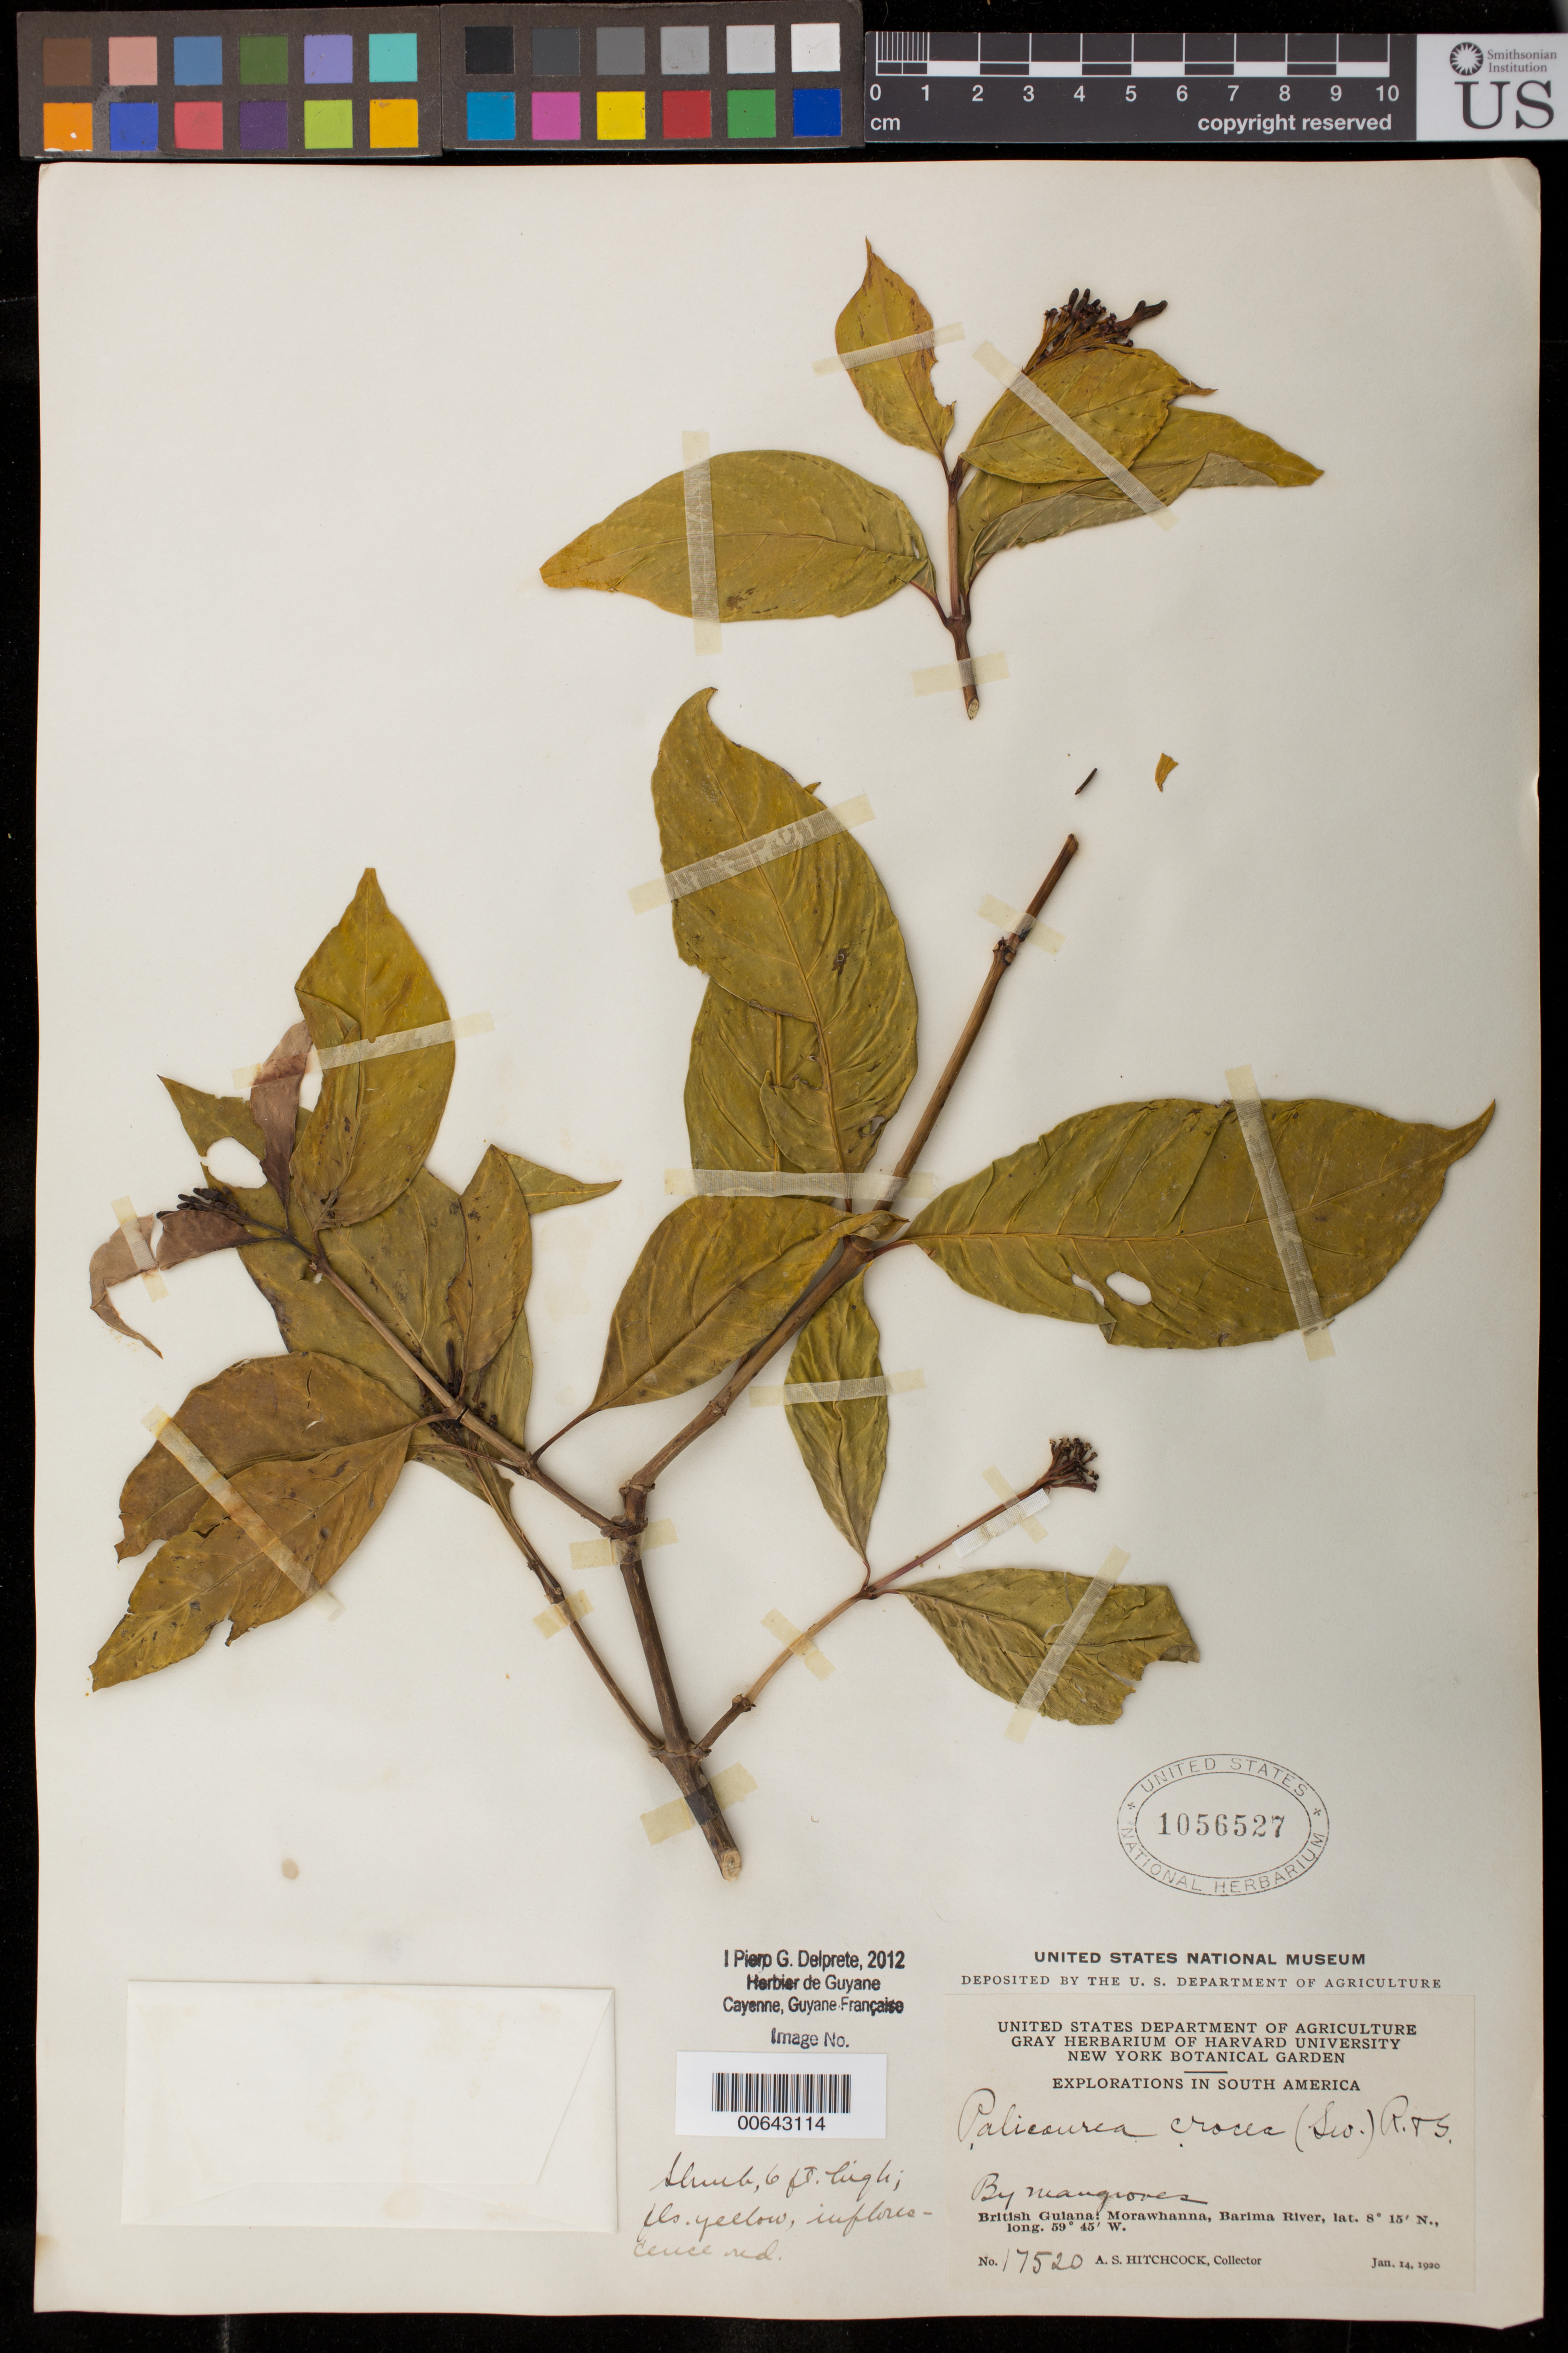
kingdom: Plantae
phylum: Tracheophyta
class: Magnoliopsida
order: Gentianales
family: Rubiaceae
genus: Palicourea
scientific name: Palicourea crocea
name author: (Sw.) Schult.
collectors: A. S. Hitchcock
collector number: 17520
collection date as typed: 14-Jan-20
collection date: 1920-01-14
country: Guyana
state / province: Barima-Waini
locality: Morawhanna, vic., Barima R.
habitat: By mangroves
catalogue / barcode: US 1056527